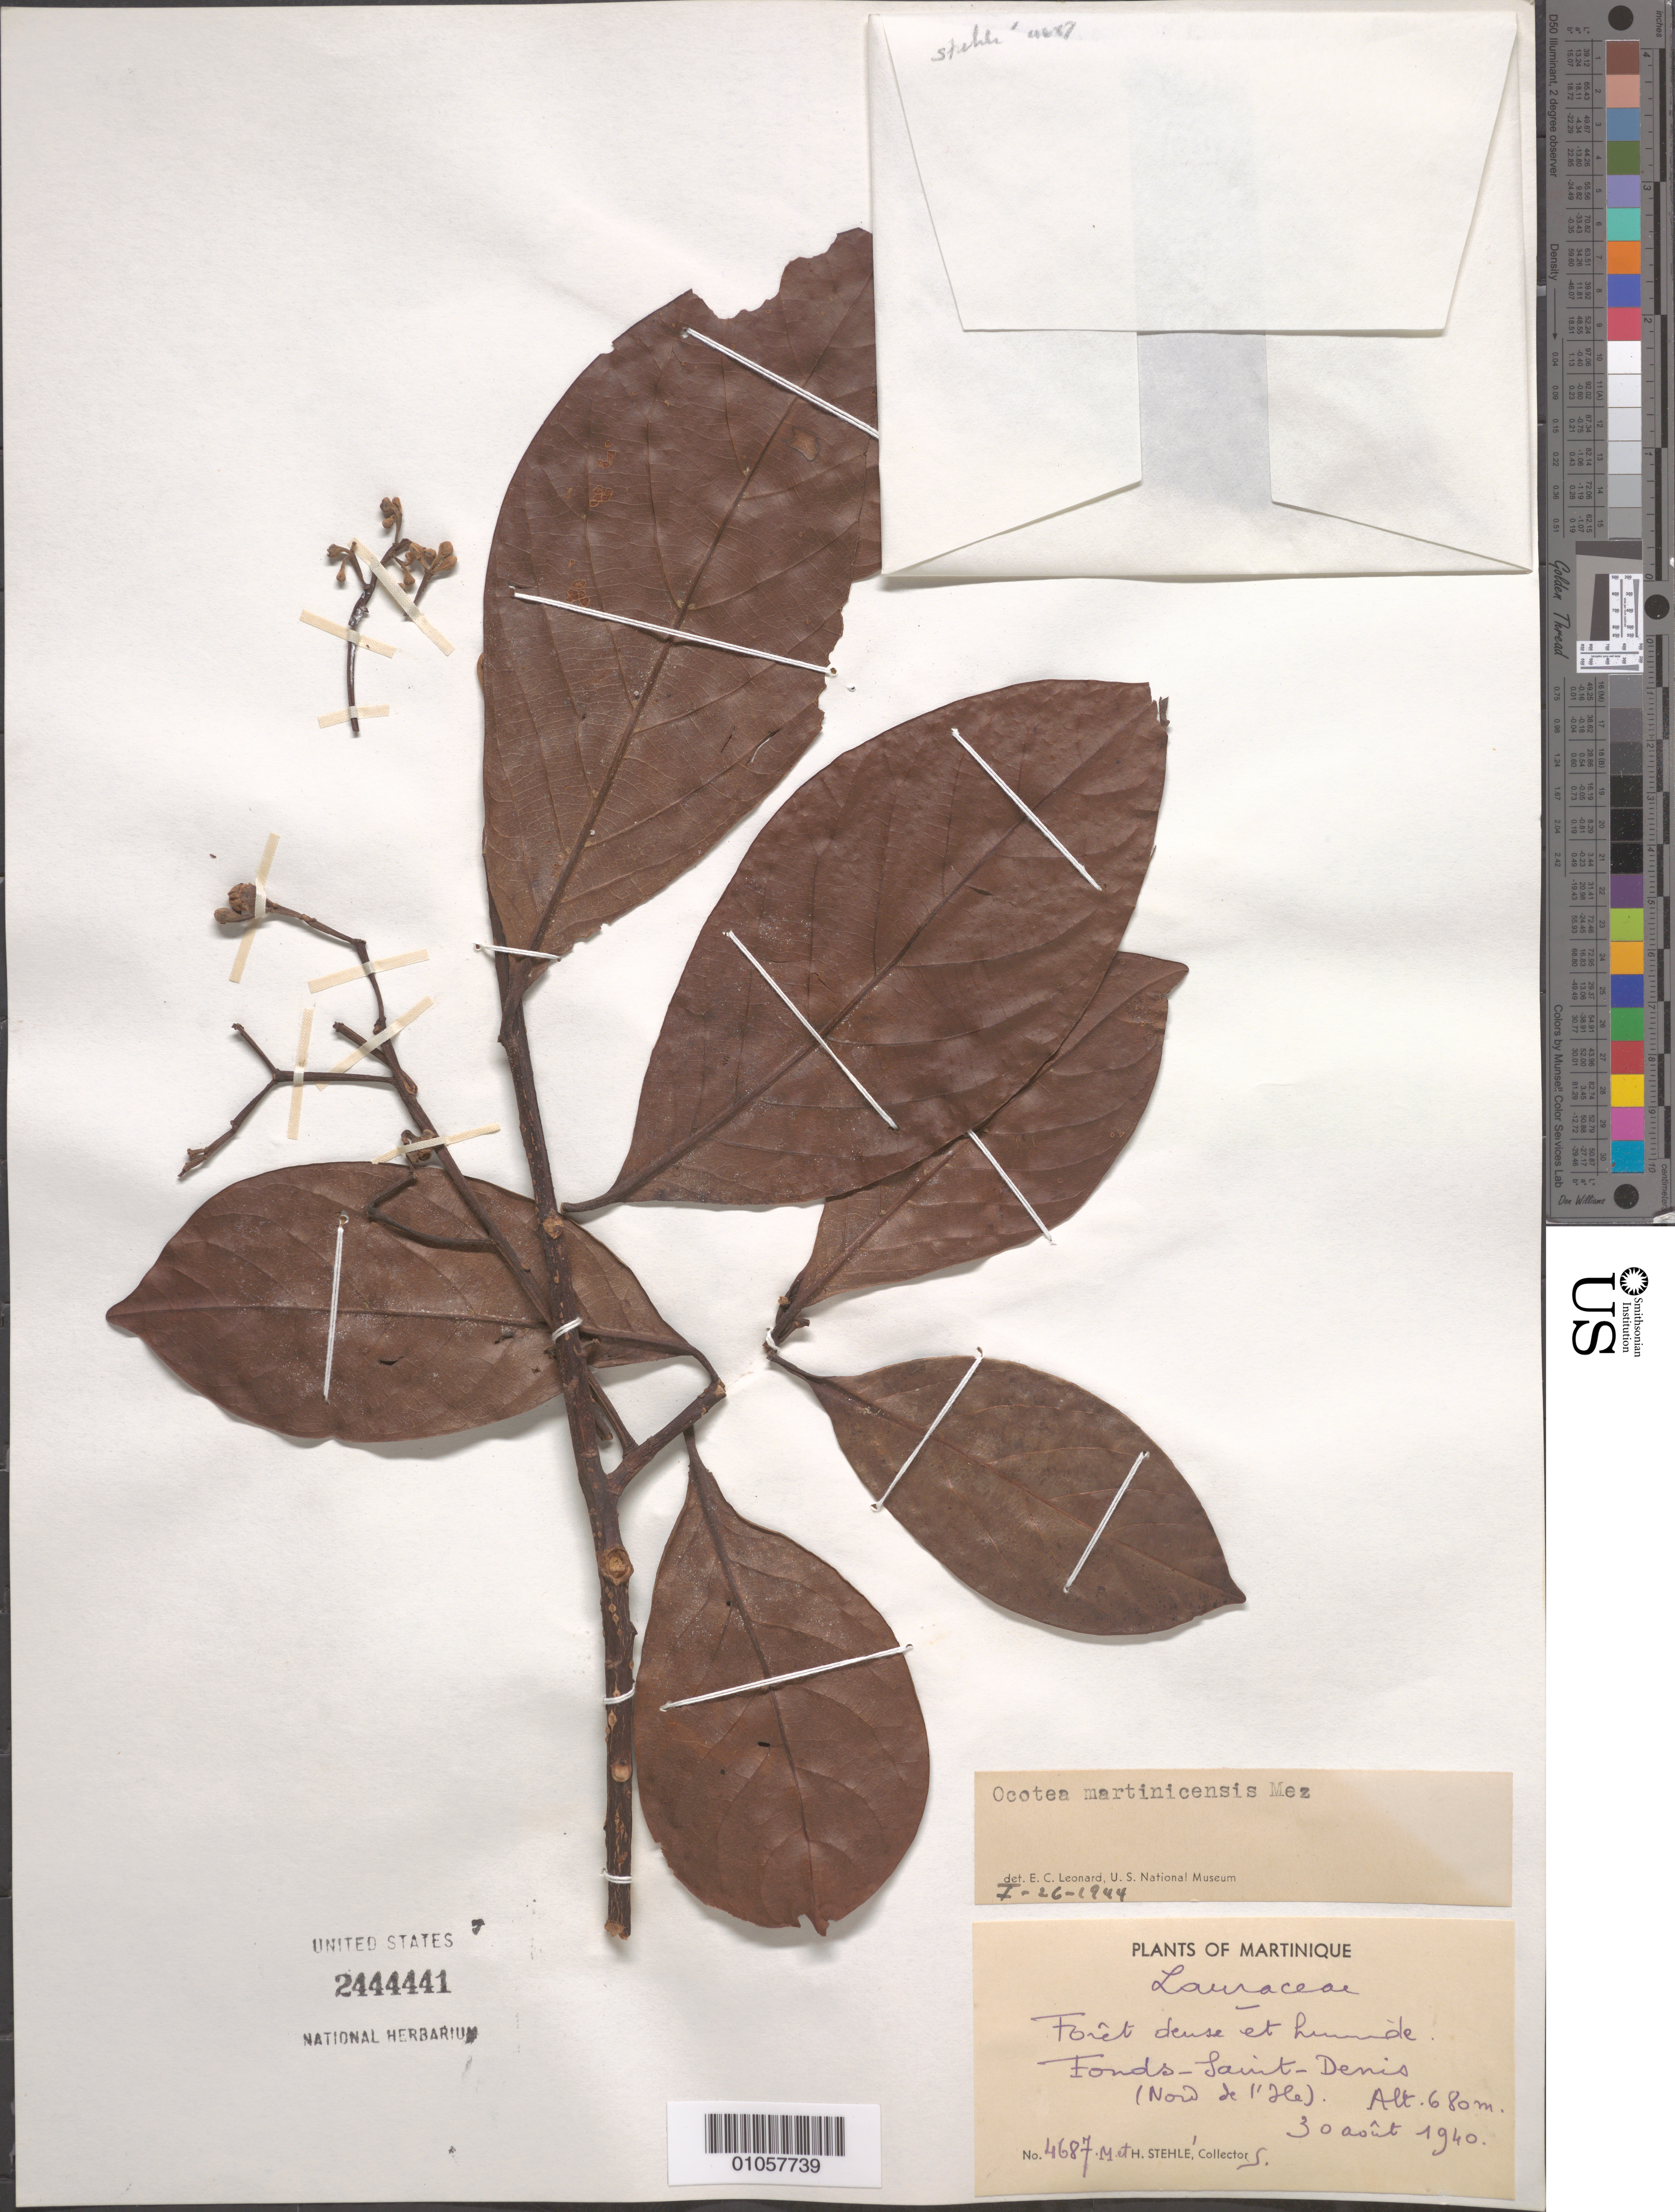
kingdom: Plantae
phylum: Tracheophyta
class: Magnoliopsida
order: Laurales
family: Lauraceae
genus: Ocotea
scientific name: Ocotea martinicensis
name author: Mez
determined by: Leonard, Emery C., (US)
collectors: H. Stehlé & M. Stehlé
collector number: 4687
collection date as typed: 30 Aug 1940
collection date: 1940-08-30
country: Martinique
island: Martinique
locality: Fonds-Saint-Denis (Nord de l'Ile)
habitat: Forêt dense et humide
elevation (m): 680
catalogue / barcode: US 2444441